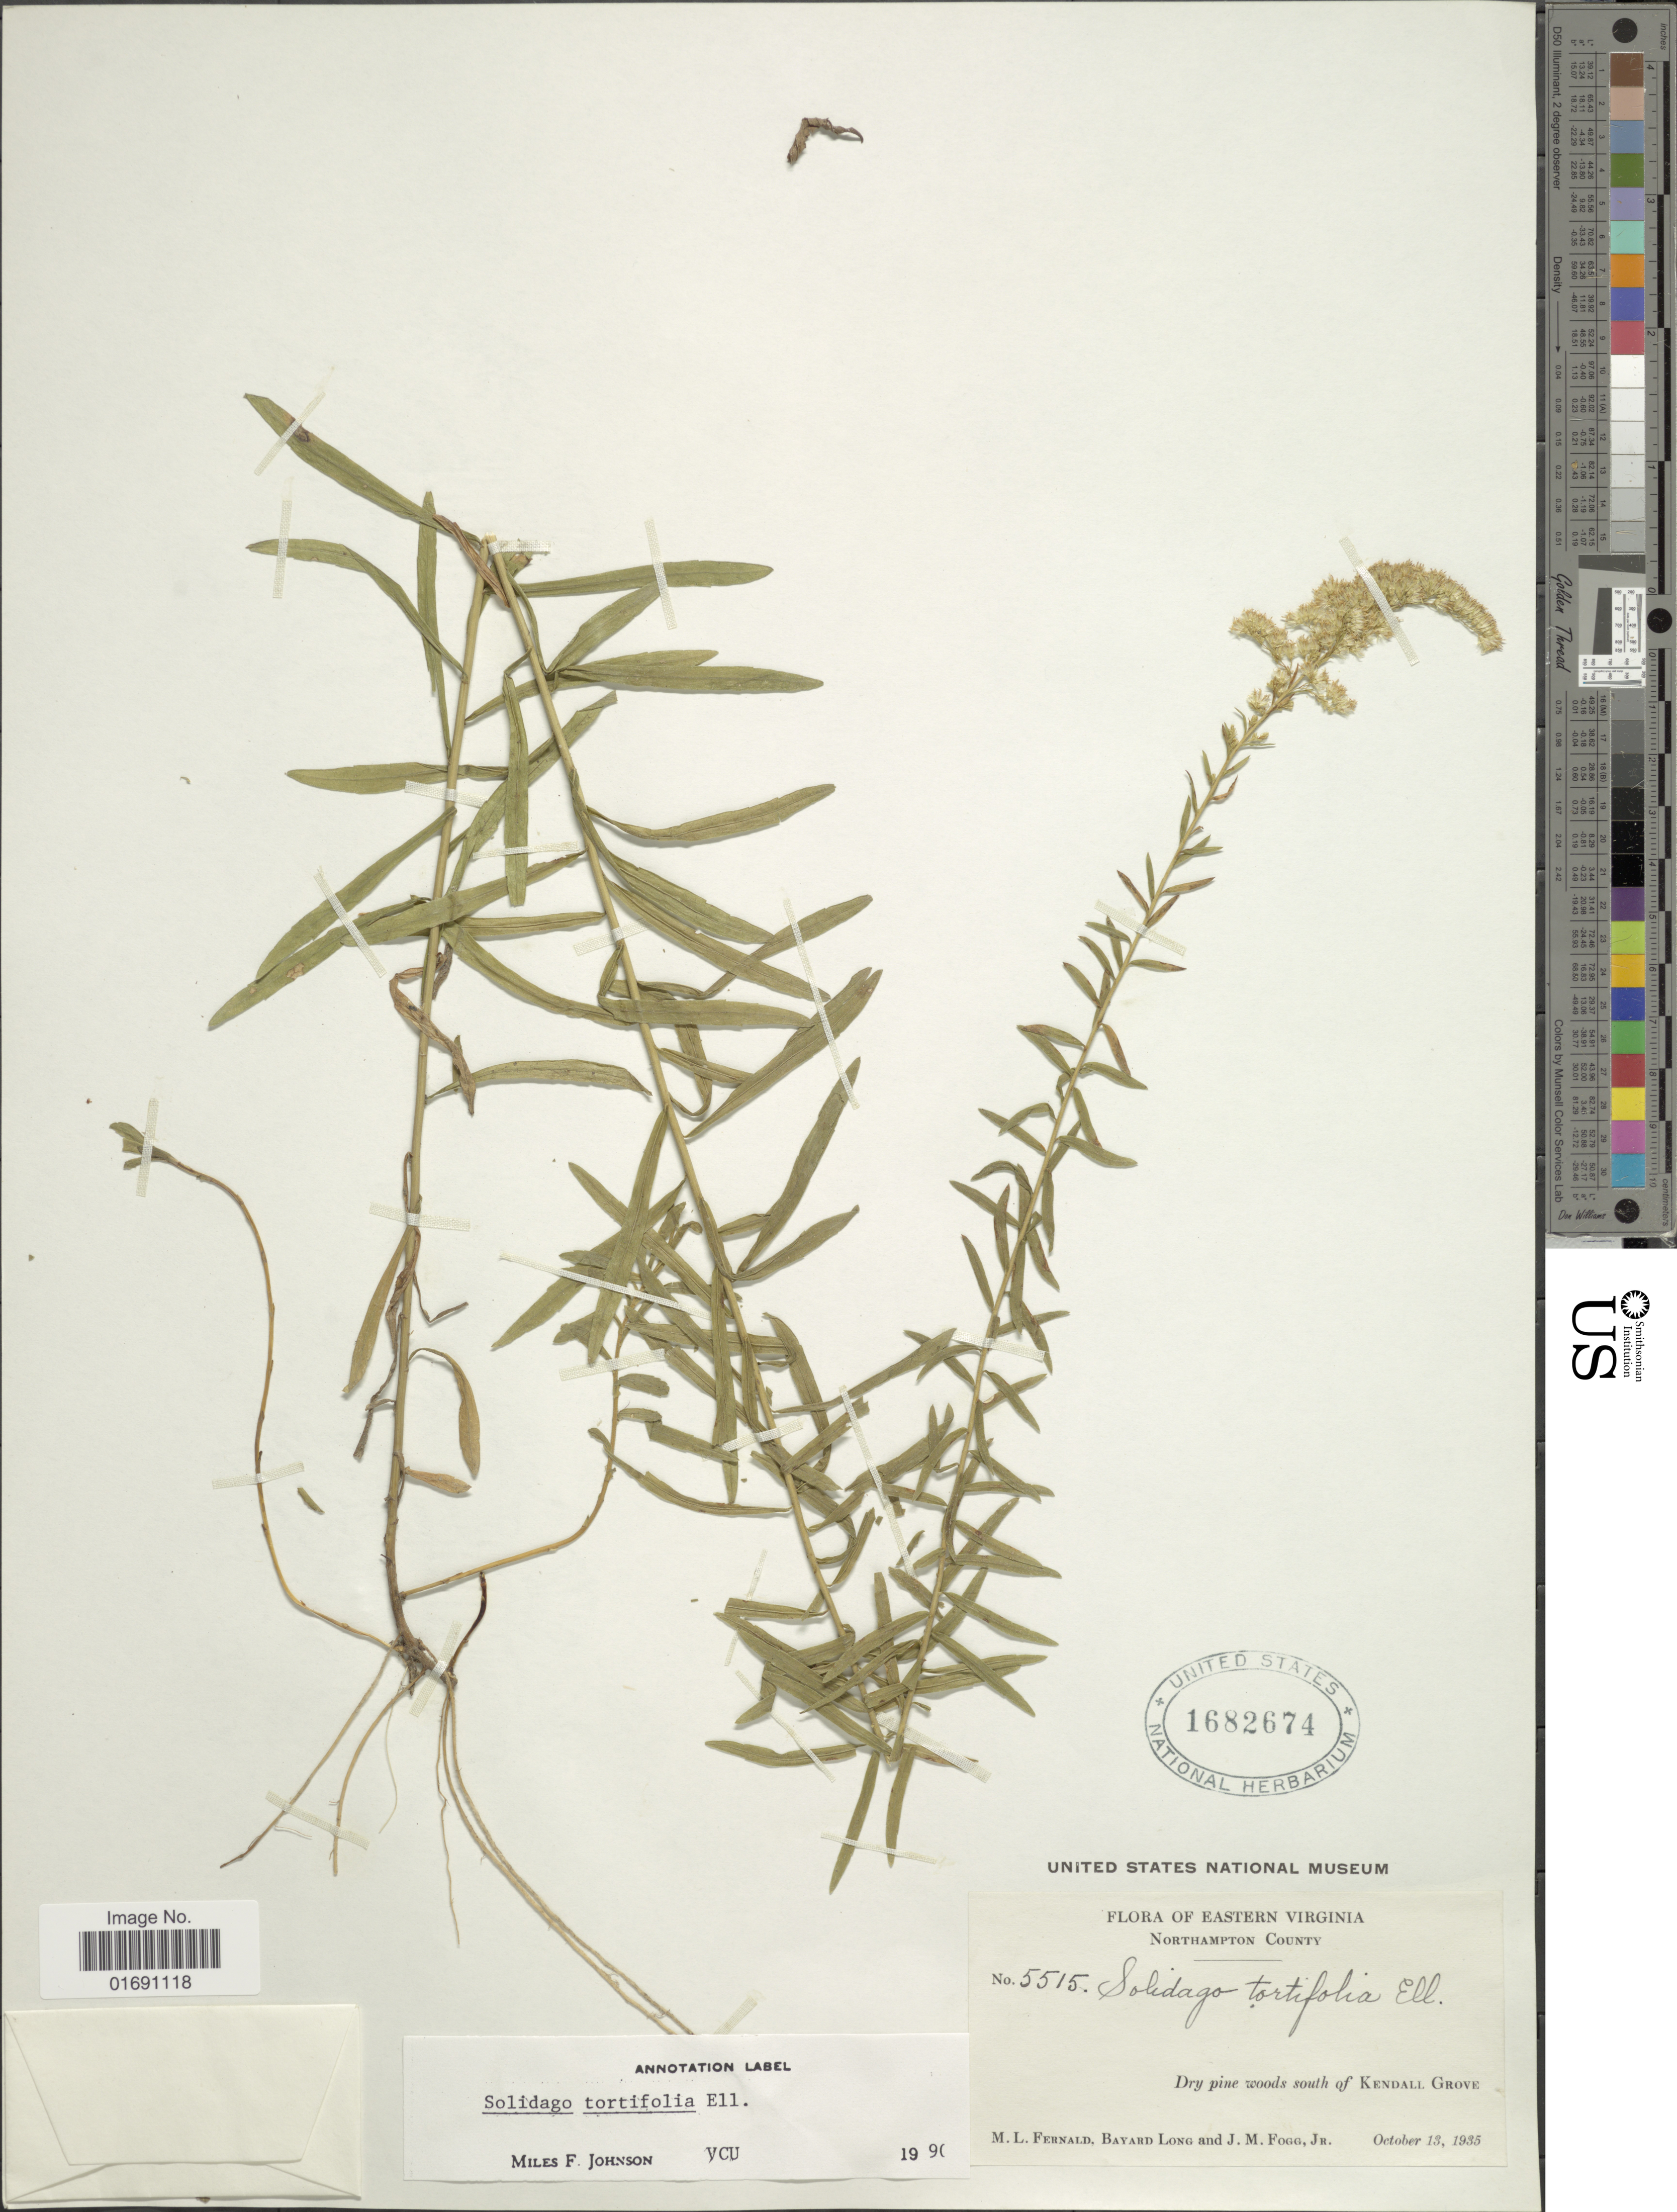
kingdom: Plantae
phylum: Tracheophyta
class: Magnoliopsida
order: Asterales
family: Asteraceae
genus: Solidago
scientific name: Solidago tortifolia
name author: Elliott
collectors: M. L. Fernald, B. Long & J. Fogg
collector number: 5515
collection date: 1935-10-13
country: United States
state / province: Virginia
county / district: Northampton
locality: Eastern Virginia, Dry pine woods S of Kendall Grove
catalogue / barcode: US 1682674